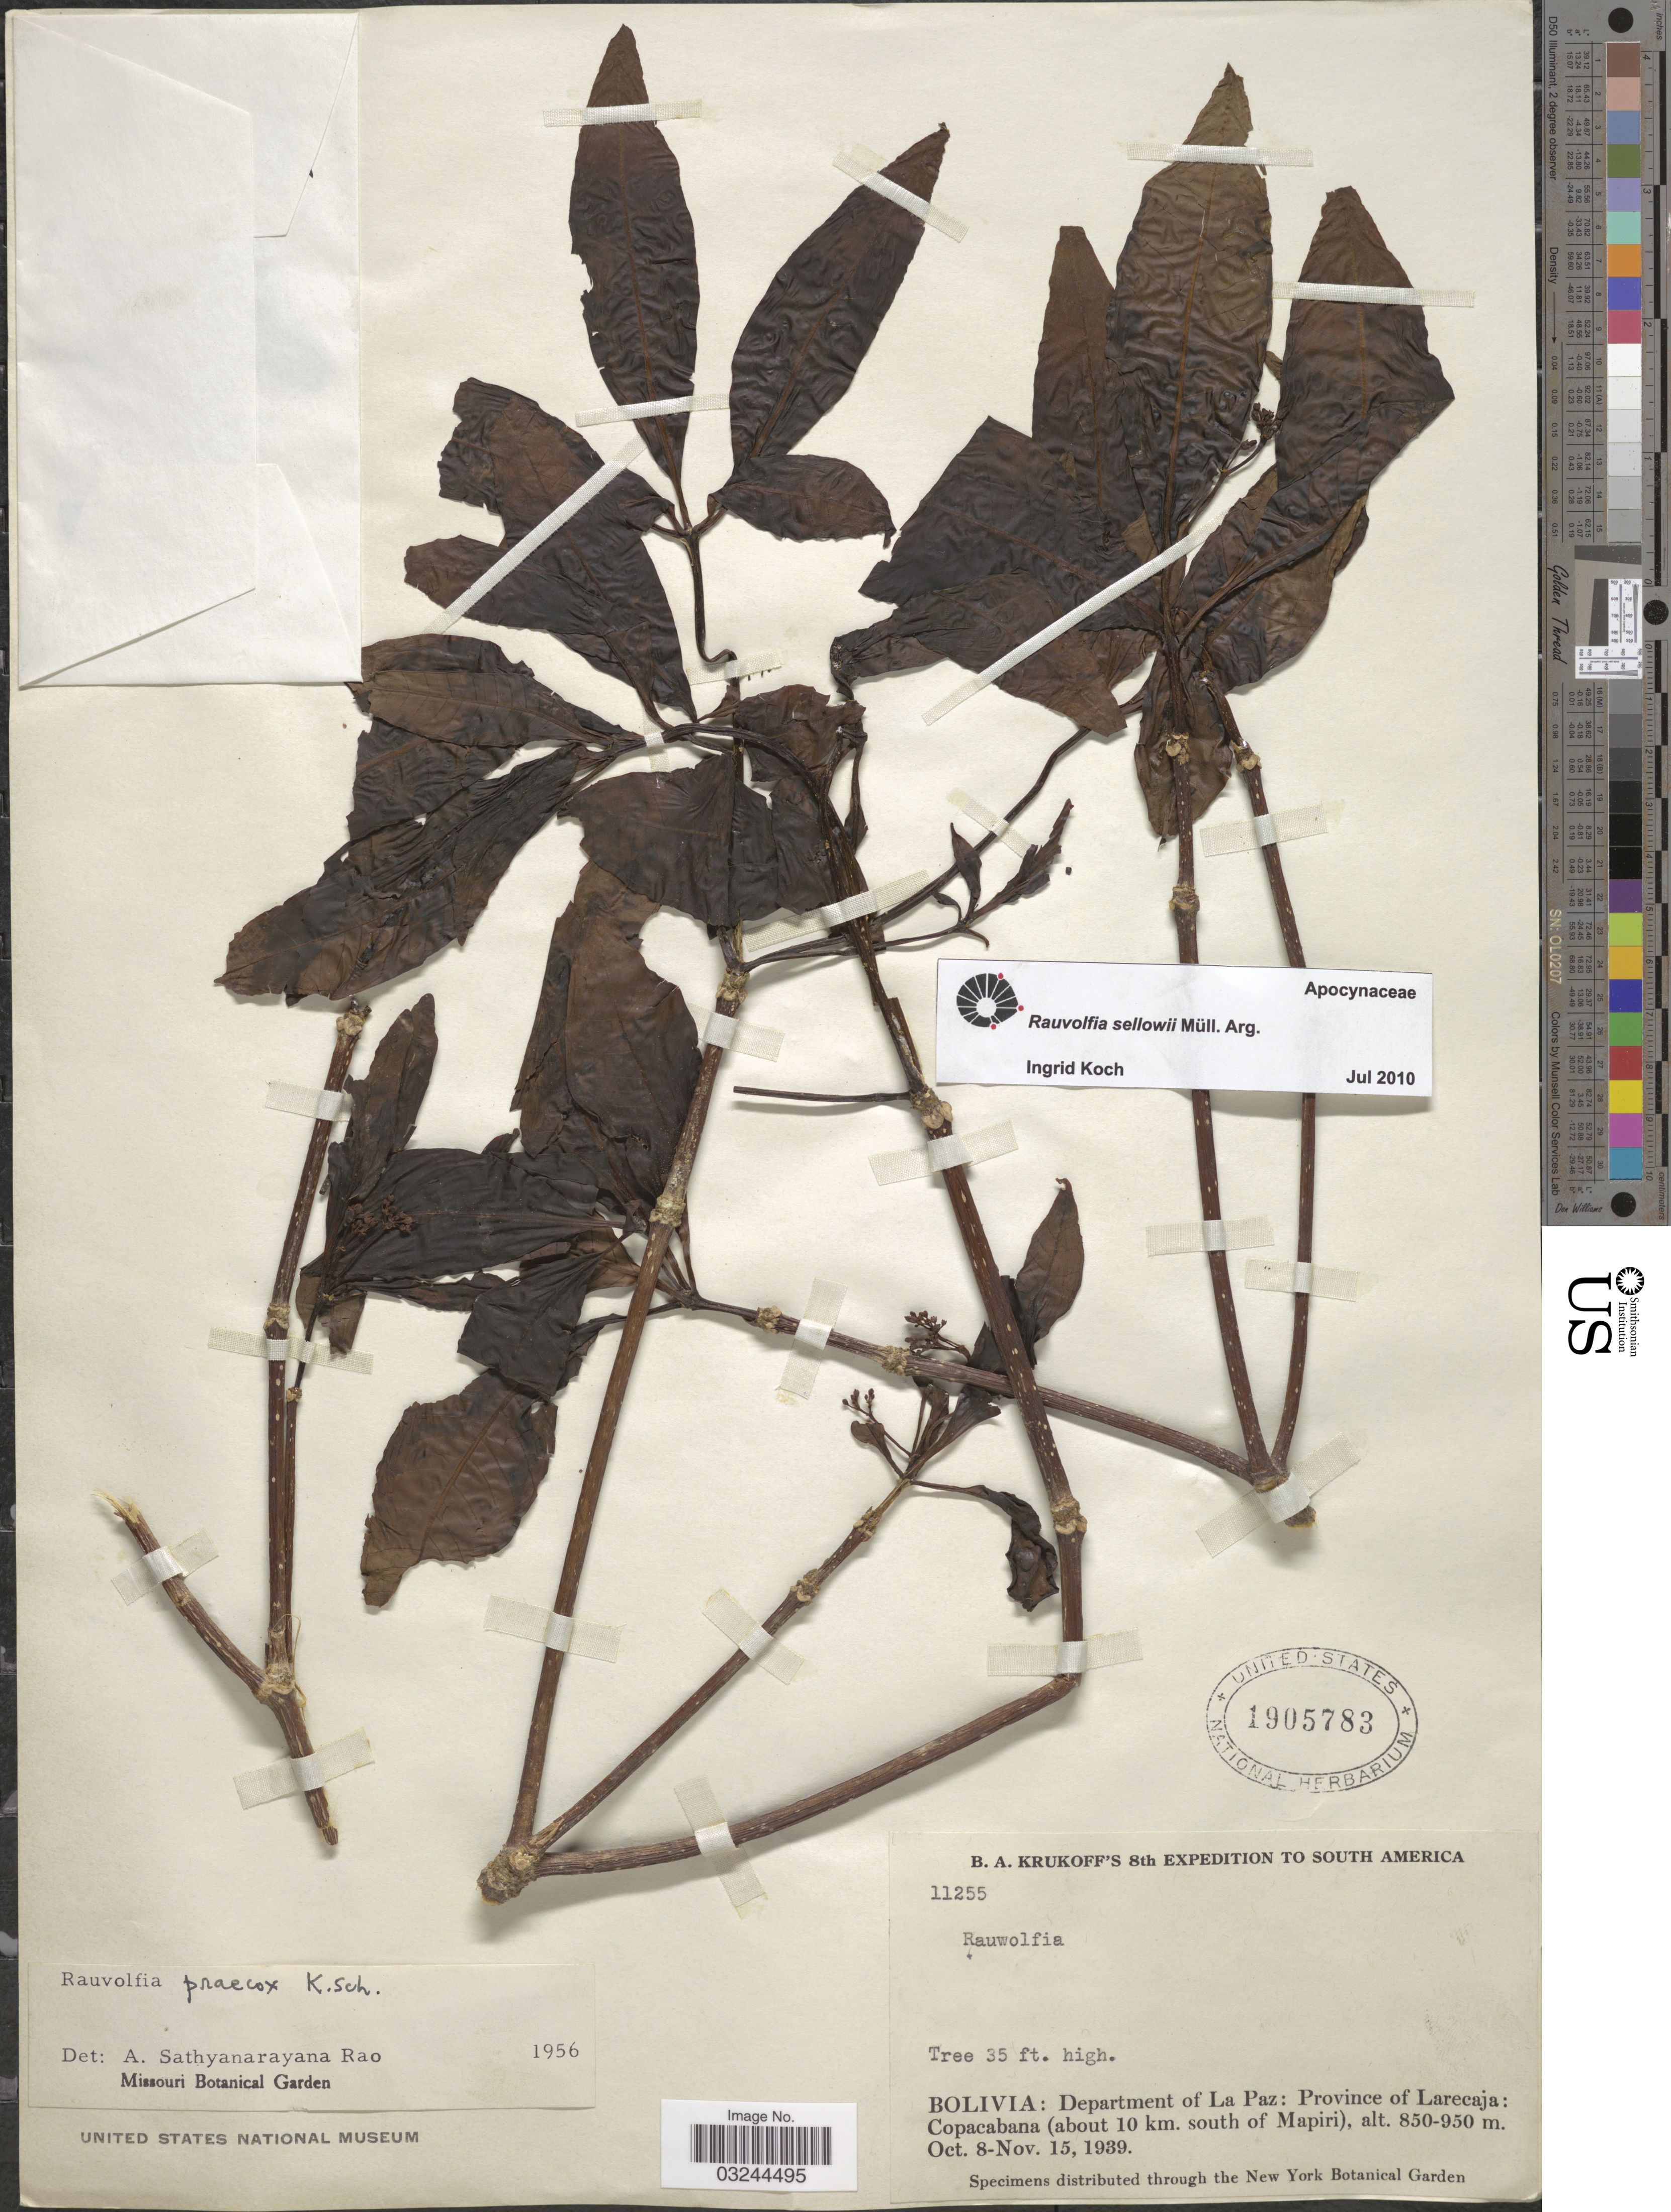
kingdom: Plantae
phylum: Tracheophyta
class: Magnoliopsida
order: Gentianales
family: Apocynaceae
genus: Rauvolfia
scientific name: Rauvolfia sellowii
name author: Müll. Arg.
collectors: B. A. Krukoff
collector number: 11255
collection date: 1939-10-08/1939-11-15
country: Bolivia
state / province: La Paz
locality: Department of La Paz: Province of Larecaja: Copacabana (abou 10 km. south of Mapiri).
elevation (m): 850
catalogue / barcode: US 1905783